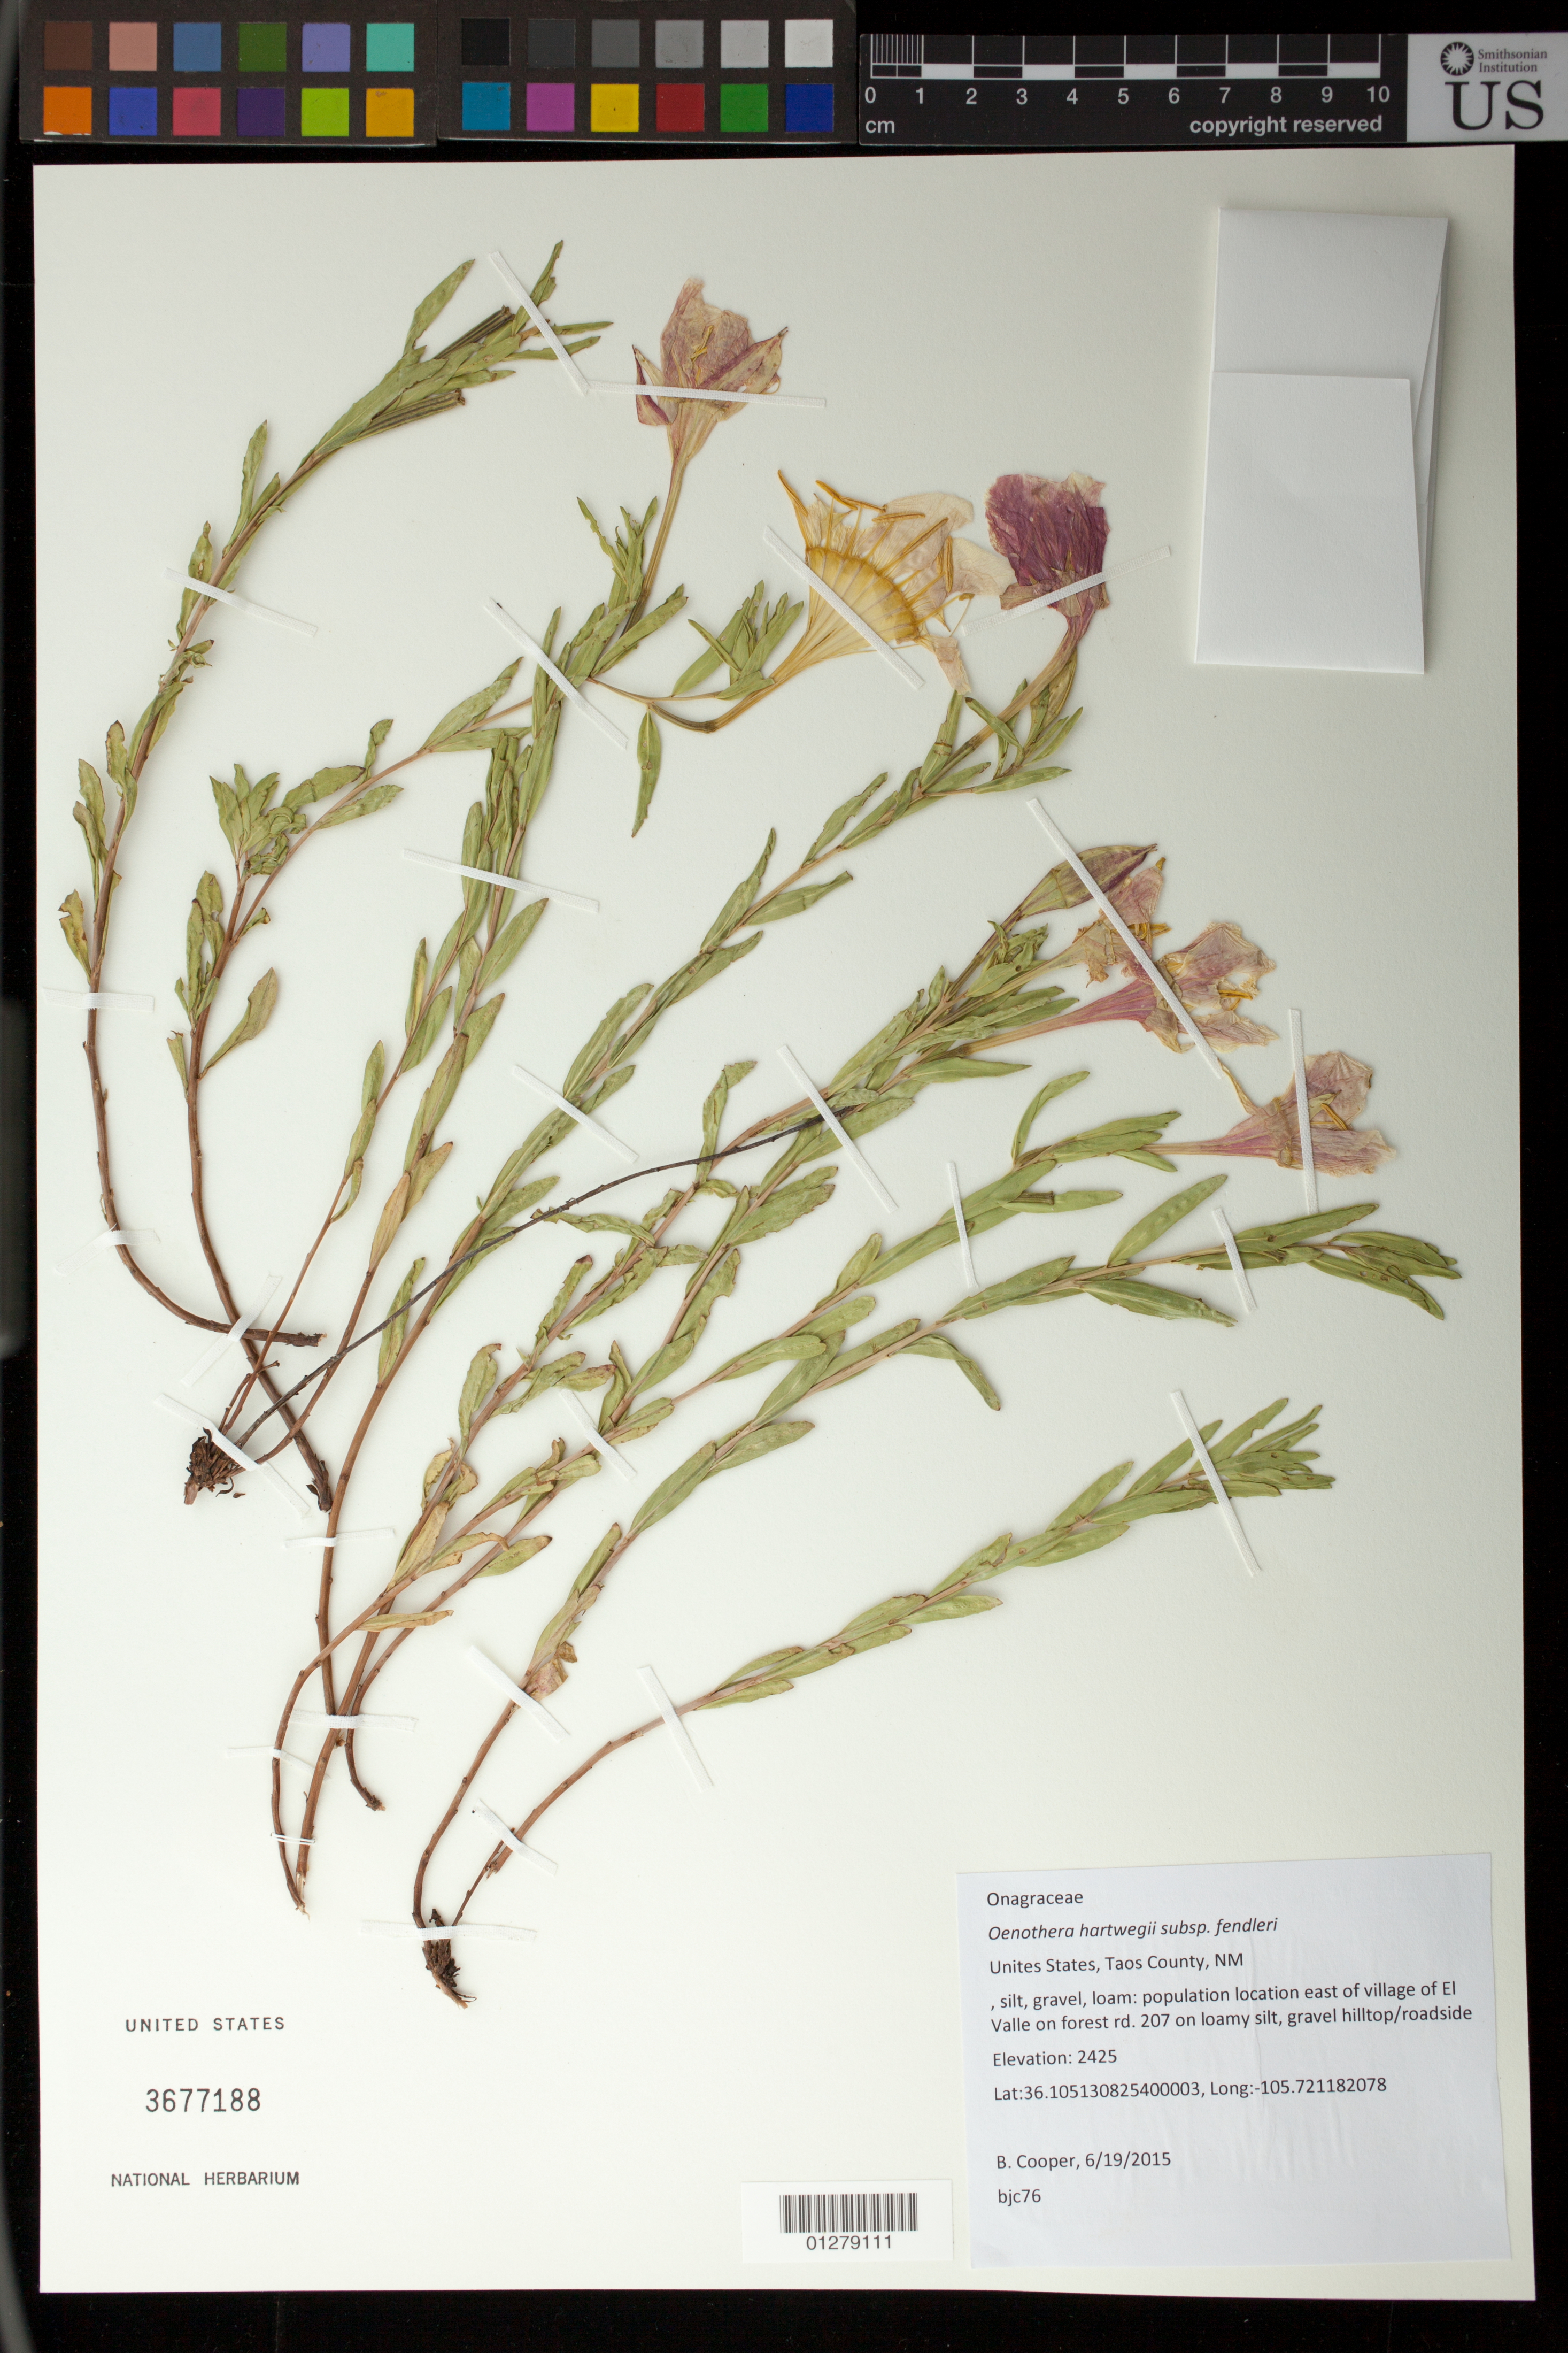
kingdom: Plantae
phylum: Tracheophyta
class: Magnoliopsida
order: Myrtales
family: Onagraceae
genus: Oenothera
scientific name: Oenothera hartwegii subsp. pubescens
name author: (A. Gray) W.L. Wagner & Hoch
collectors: B. J. Cooper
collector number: BJC 76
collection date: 2015-06-19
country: United States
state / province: New Mexico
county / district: Taos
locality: East of village of El Valle on Forest Rd. 207 on loamy silt, gravel hilltop/roadside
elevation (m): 2425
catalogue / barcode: US 3677188